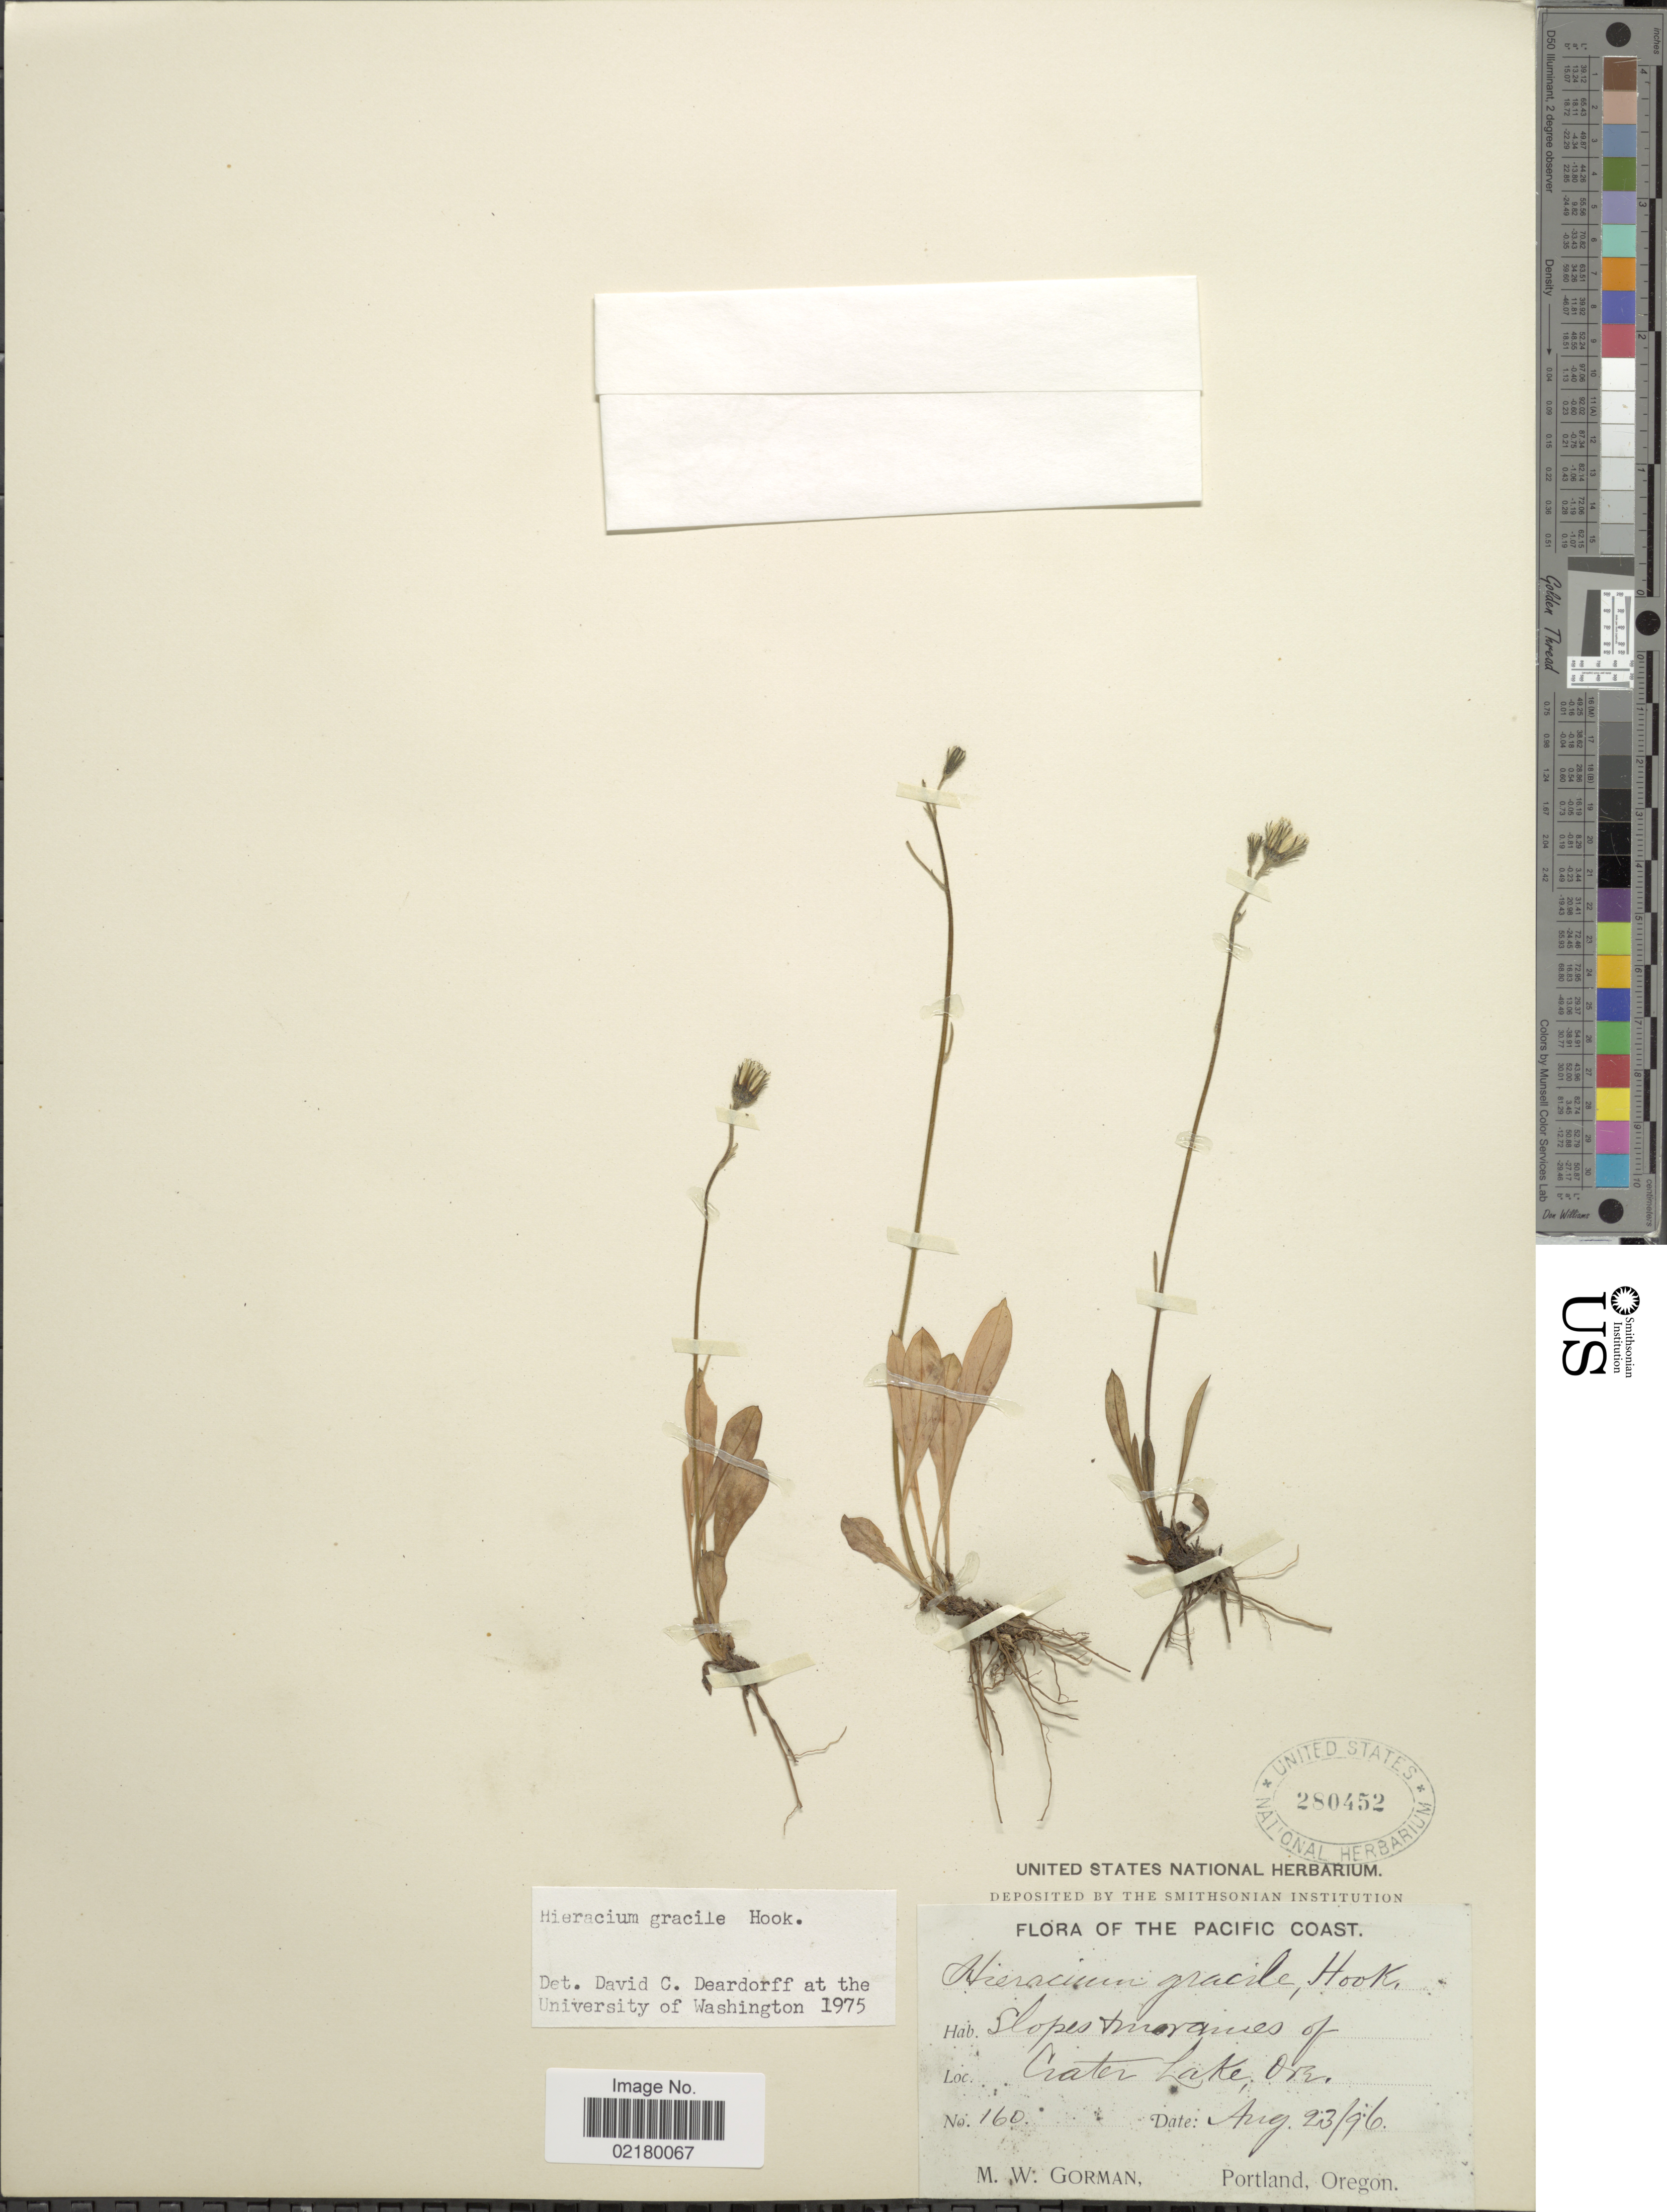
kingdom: Plantae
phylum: Tracheophyta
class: Magnoliopsida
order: Asterales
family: Asteraceae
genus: Hieracium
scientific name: Hieracium triste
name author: Willd. ex Spreng.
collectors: M. W. Gorman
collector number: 160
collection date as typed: Transcribed d/m/y: 23/8/96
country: United States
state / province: Oregon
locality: The Pacific Coast, Slopes + margines of Crater Lake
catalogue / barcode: US 280452